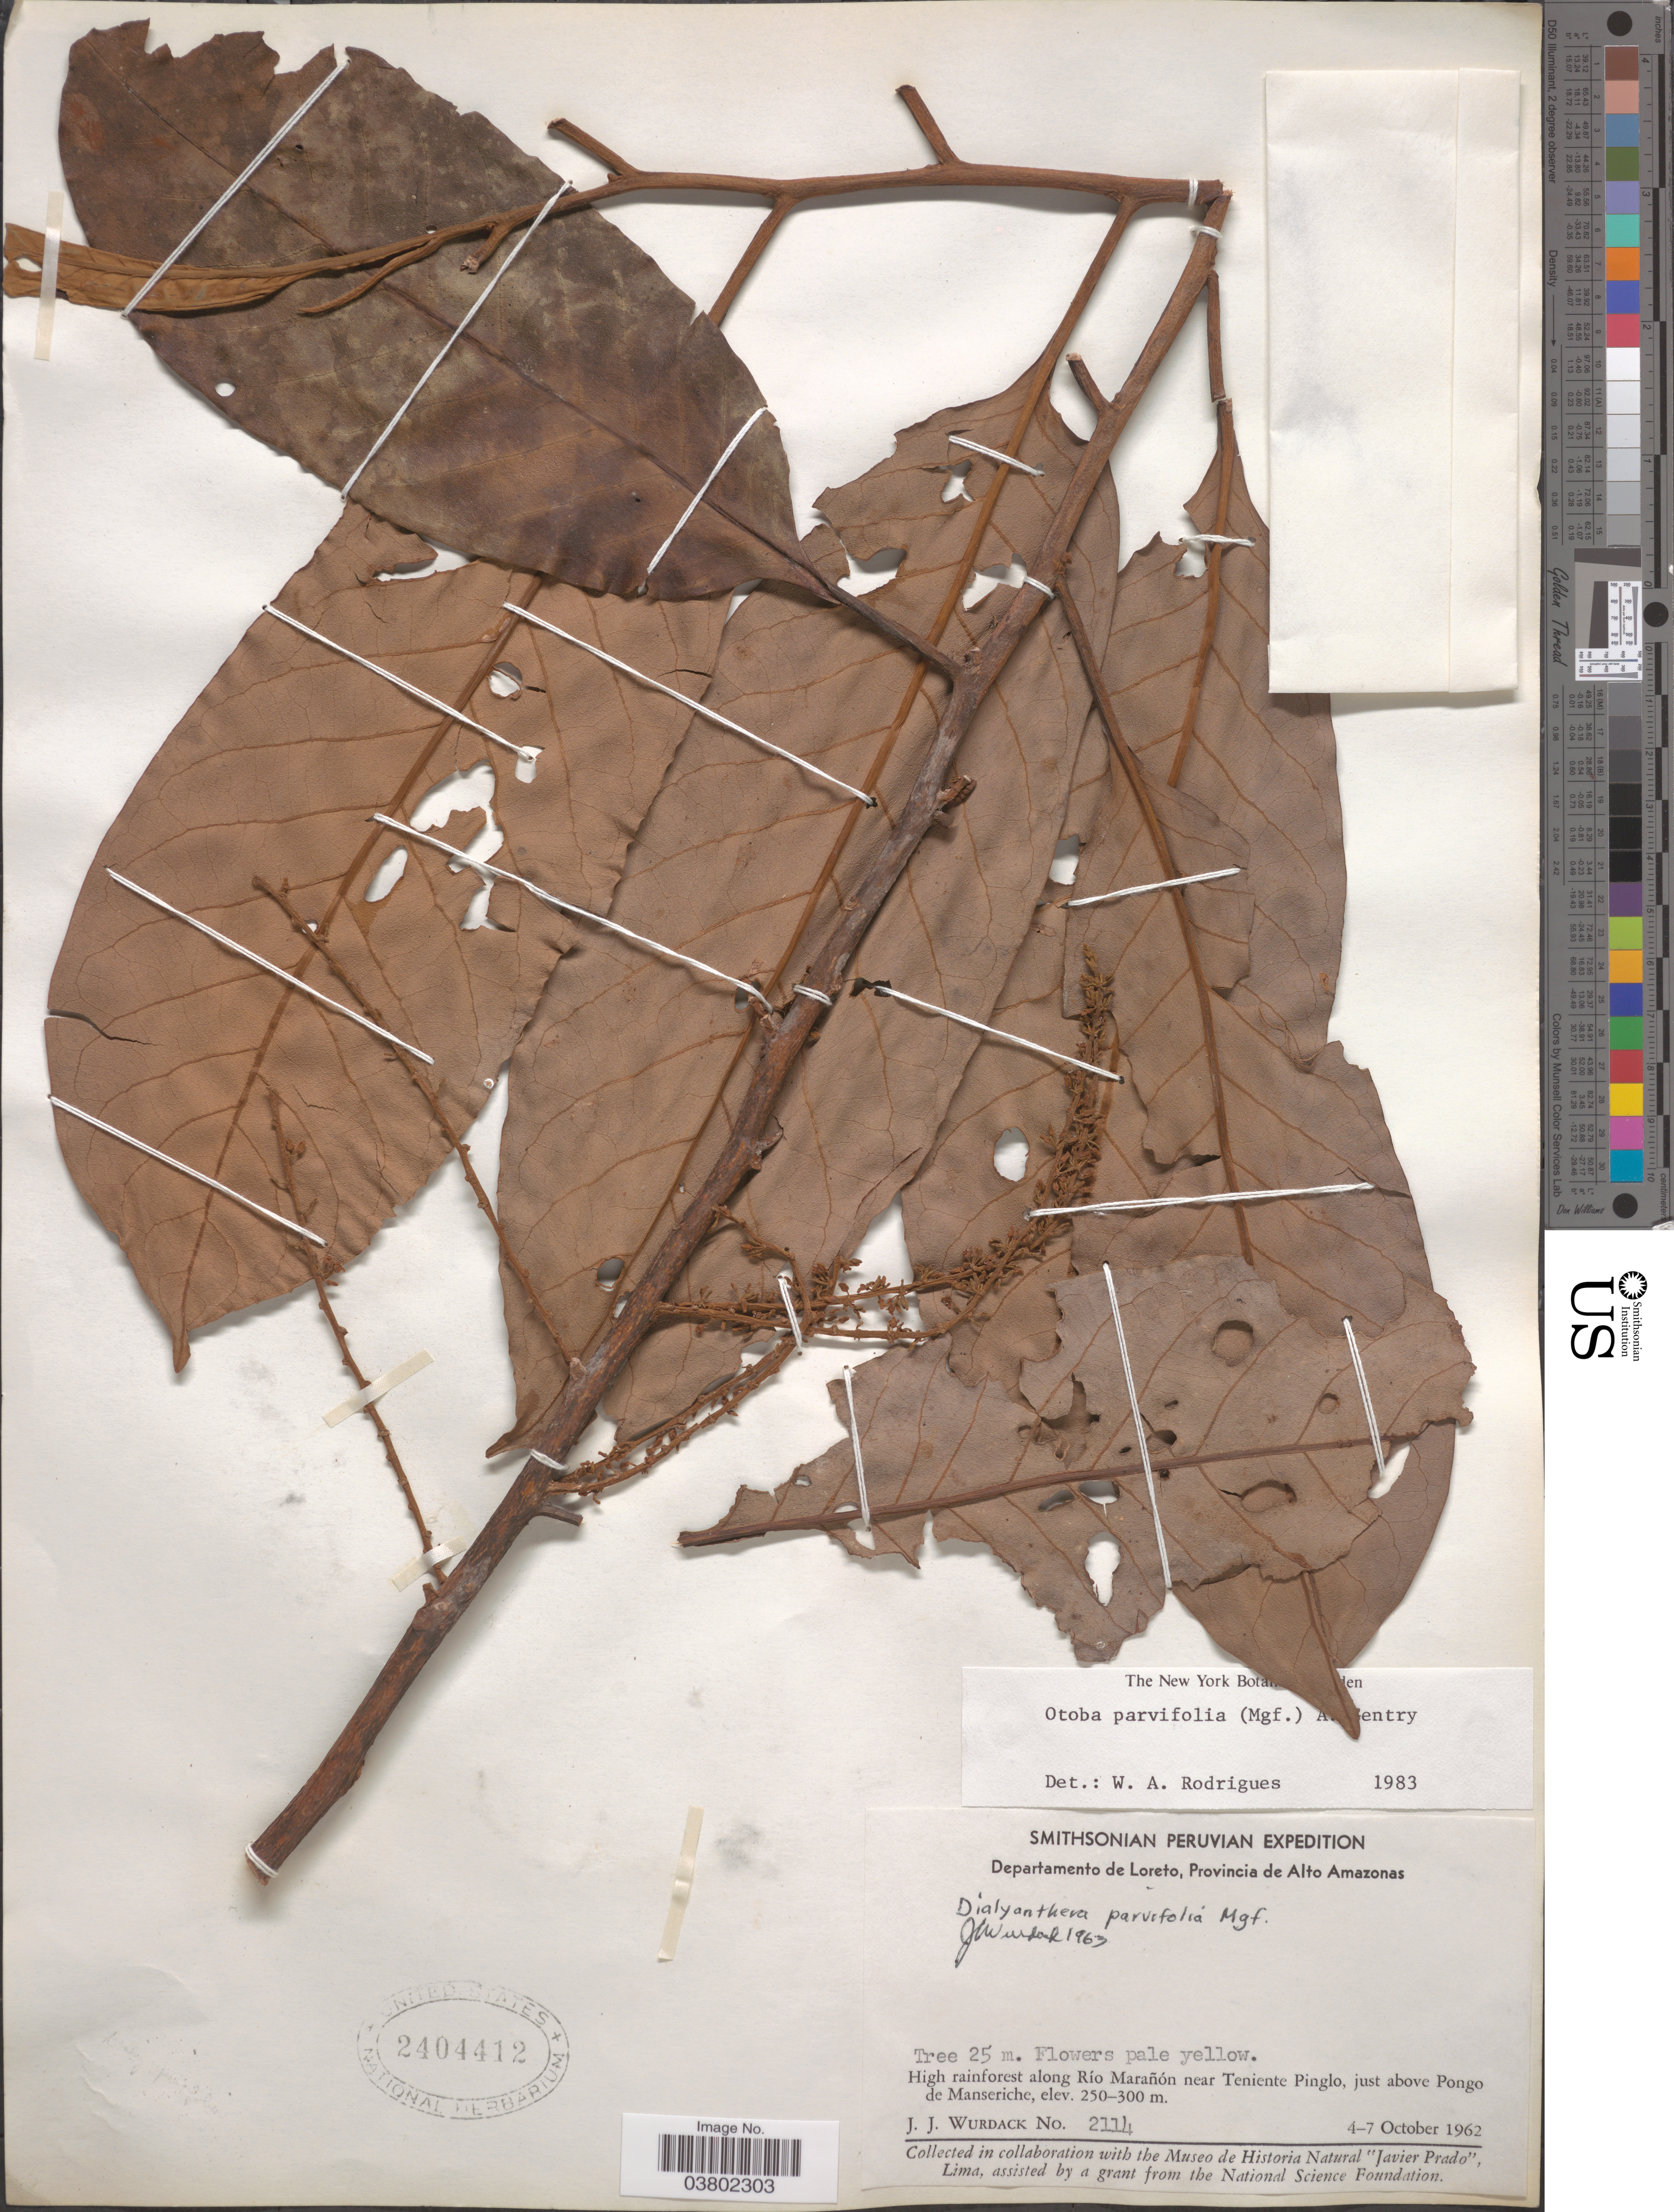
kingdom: Plantae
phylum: Tracheophyta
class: Magnoliopsida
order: Magnoliales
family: Myristicaceae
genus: Otoba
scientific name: Otoba parvifolia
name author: (Markgr.) A.H. Gentry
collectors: J. J. Wurdack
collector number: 2114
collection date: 1962-10-04/1962-10-07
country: Peru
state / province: Loreto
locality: Departamento de Loreto, Provincia de Alto Amazonas. High rainforest along Río Marañón near Teniente Pinglo, just above Pongo de Manseriche.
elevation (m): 250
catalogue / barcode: US 2404412